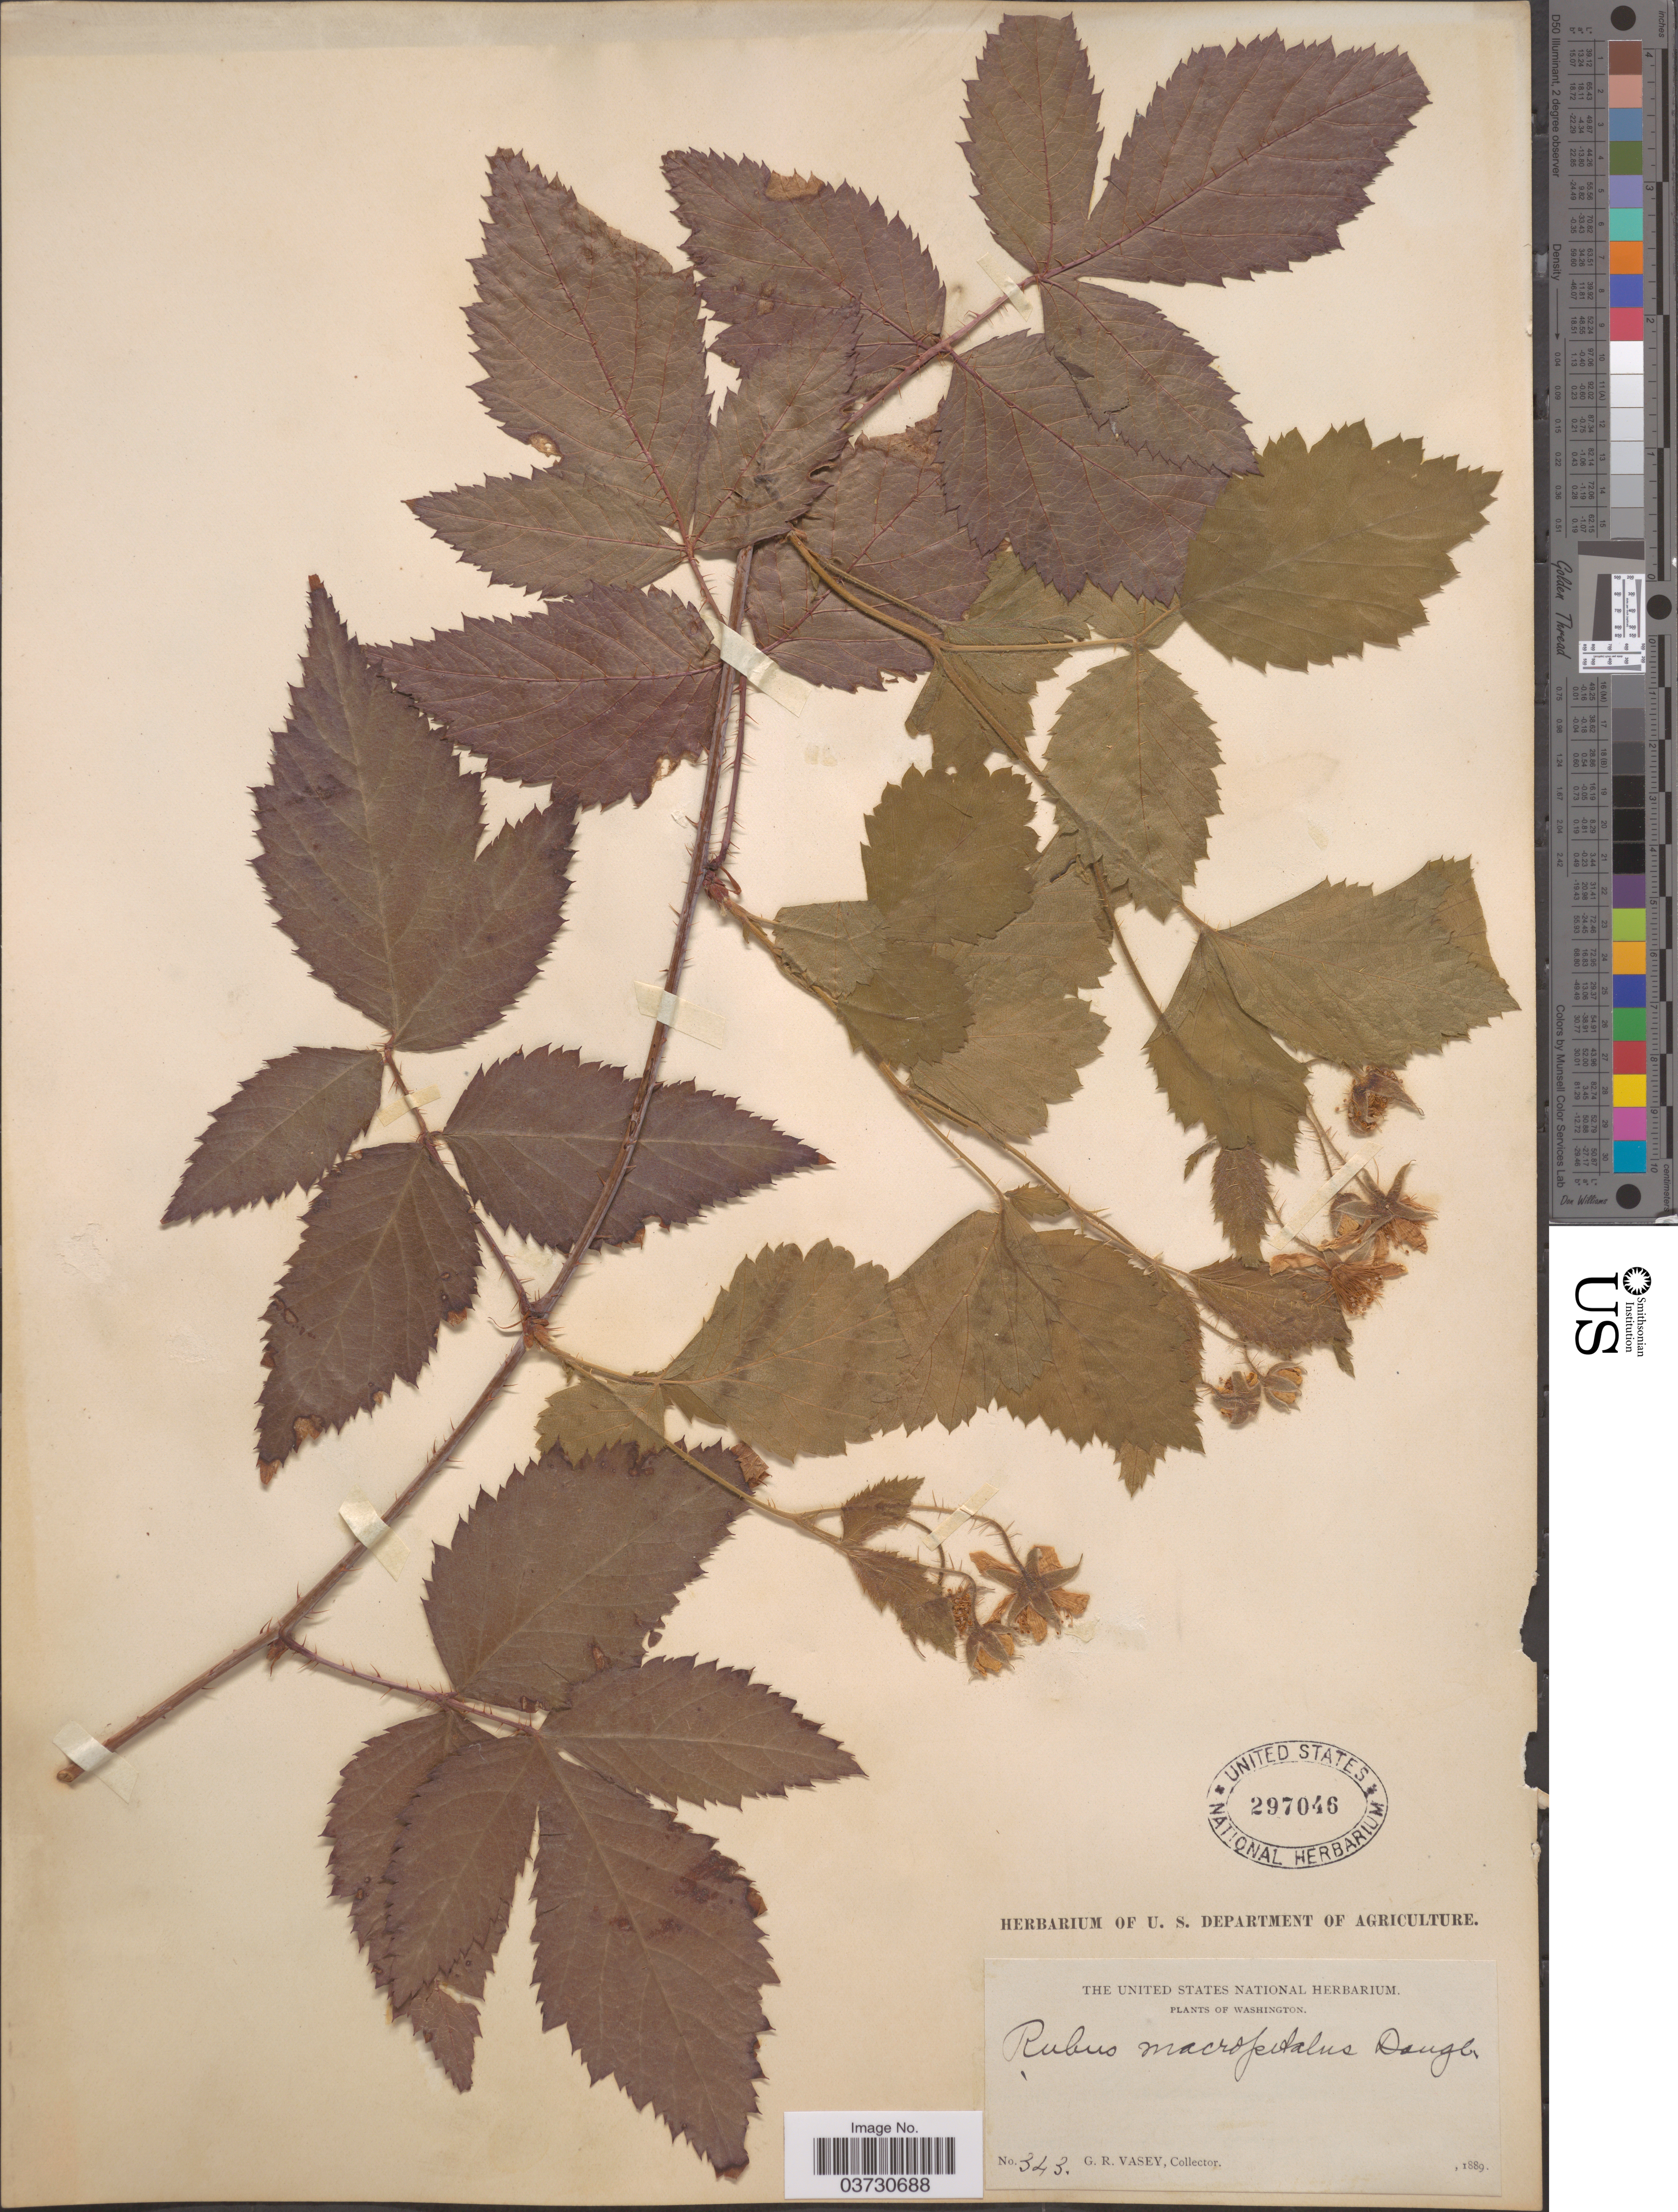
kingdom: Plantae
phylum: Tracheophyta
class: Magnoliopsida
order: Rosales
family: Rosaceae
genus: Rubus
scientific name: Rubus macropetalus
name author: Douglas ex Hook.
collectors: G. R. Vasey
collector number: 343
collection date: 1889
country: United States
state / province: Washington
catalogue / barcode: US 297046